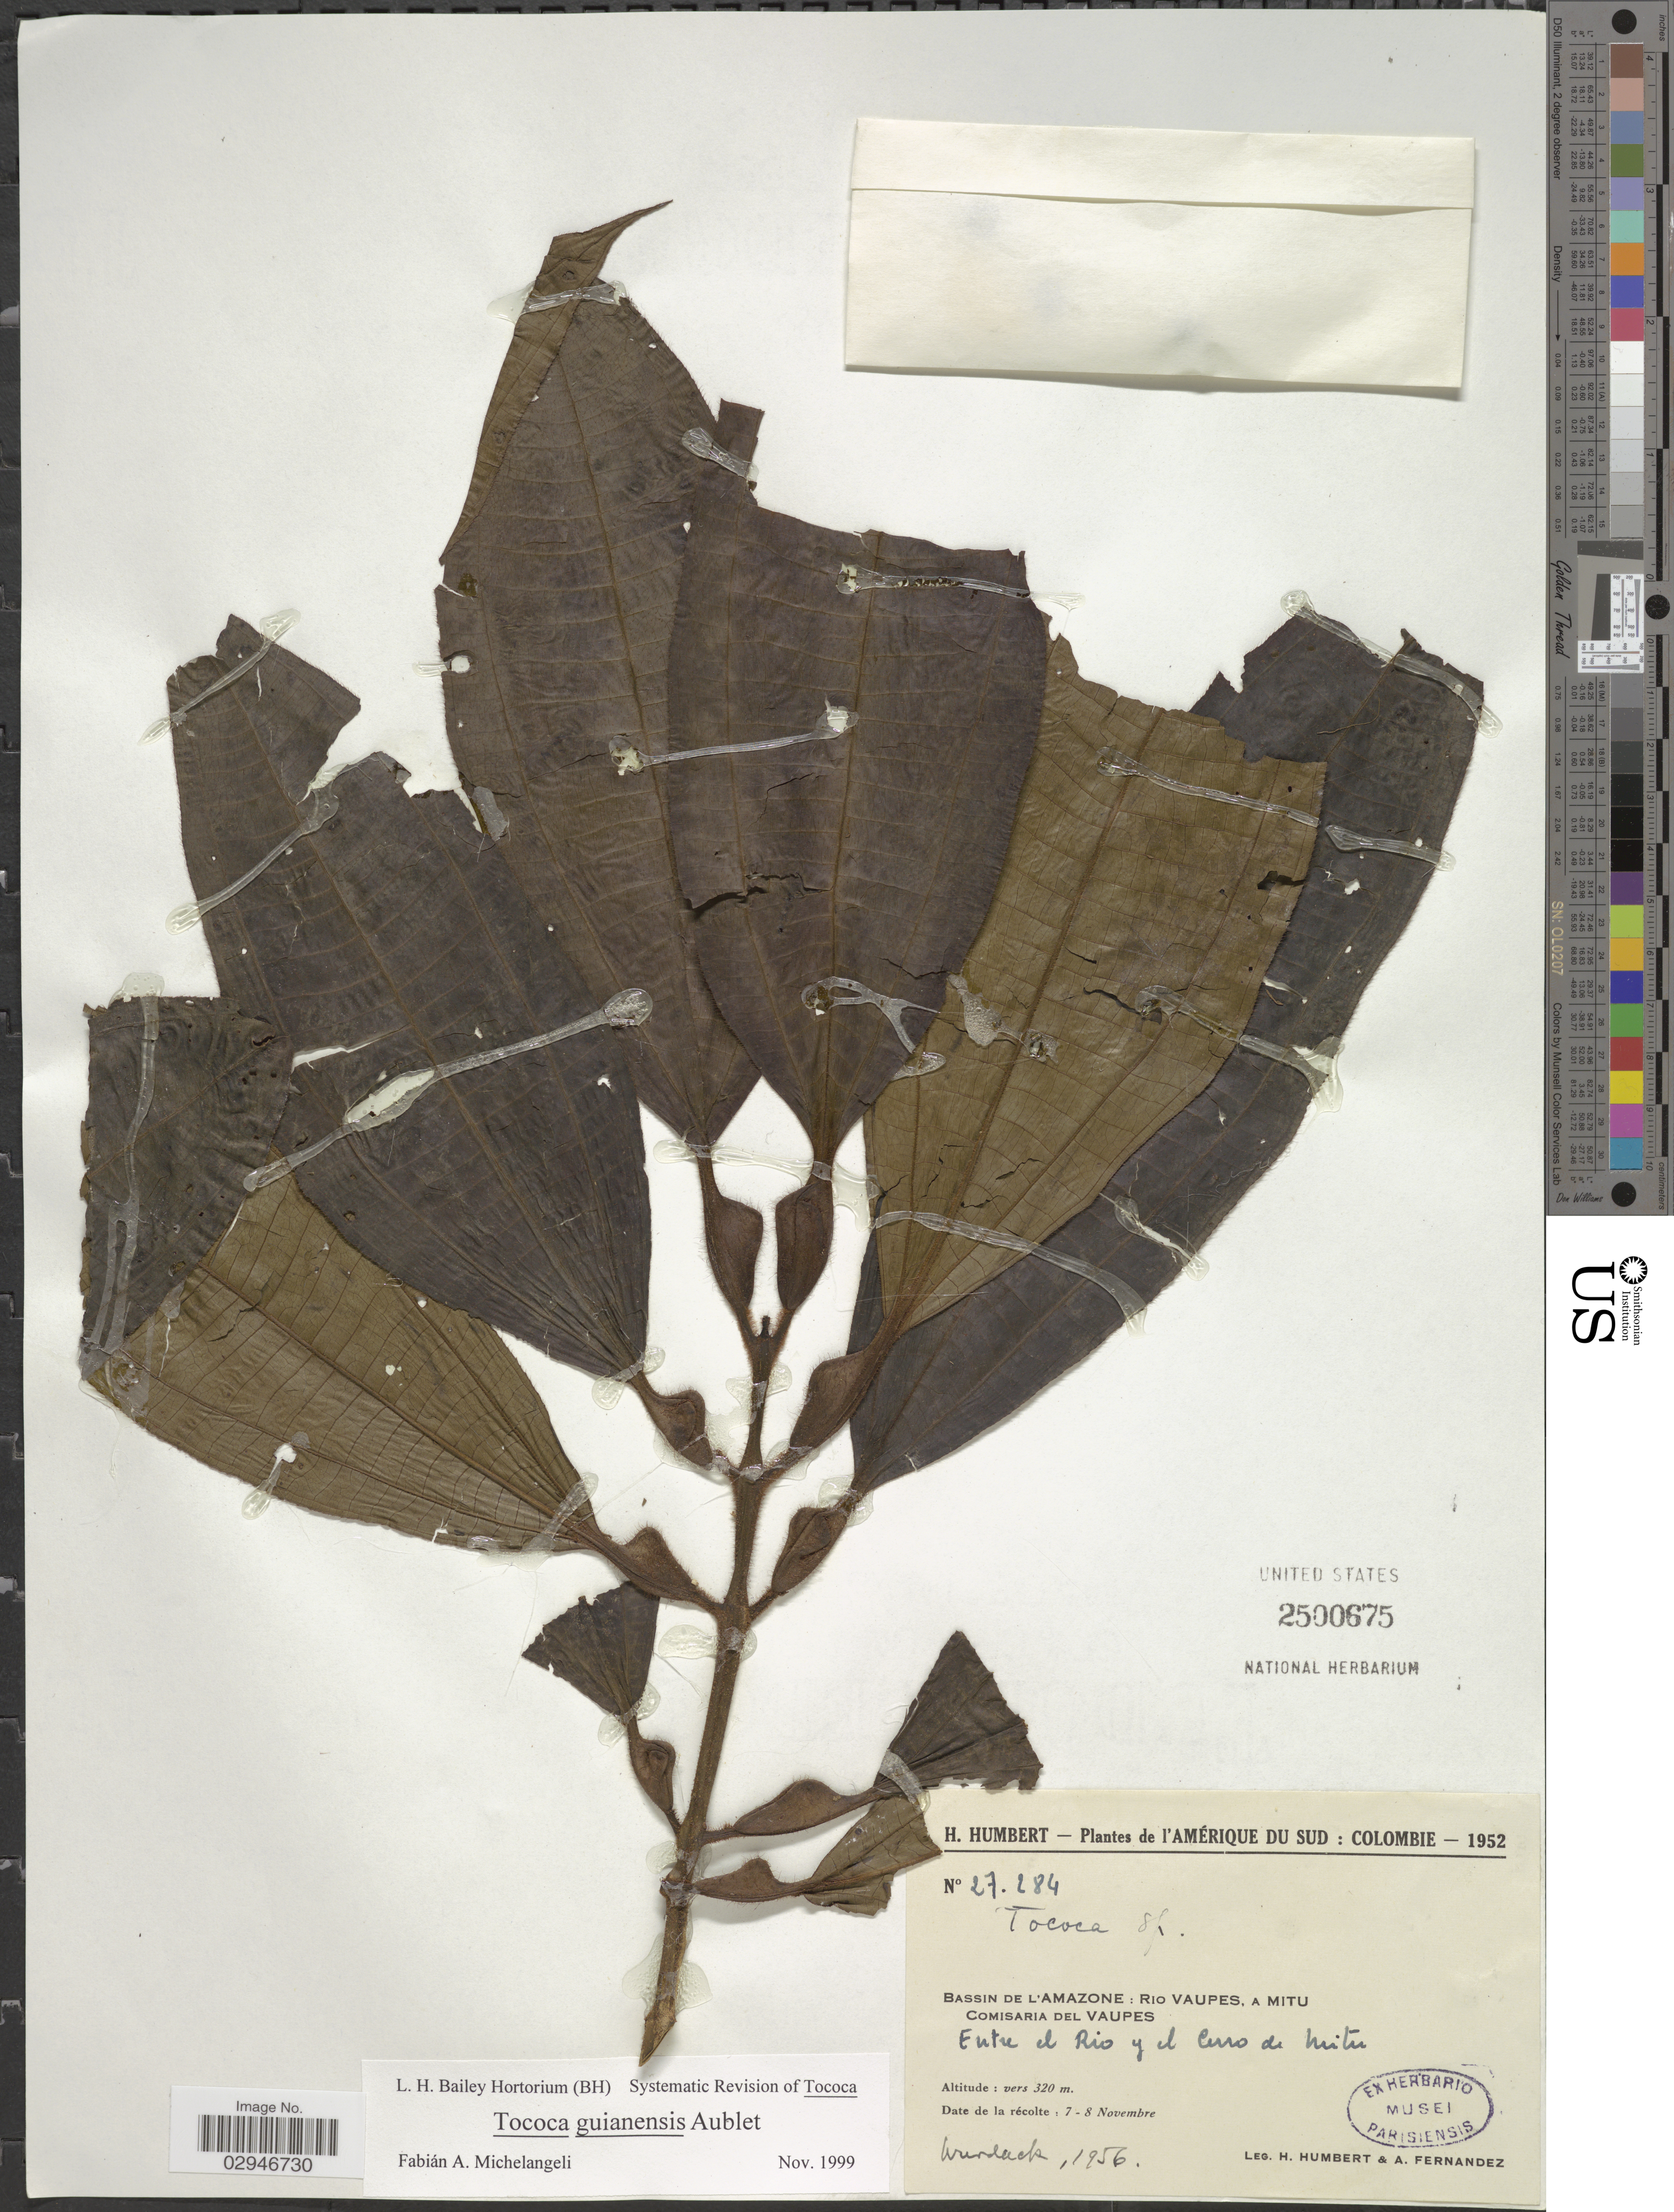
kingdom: Plantae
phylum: Tracheophyta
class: Magnoliopsida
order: Myrtales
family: Melastomataceae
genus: Tococa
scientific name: Tococa guianensis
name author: Aubl.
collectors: H. Humbert & A. Fernandez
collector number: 27284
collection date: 1952-11-07/1952-11-08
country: Colombia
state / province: Vaupés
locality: L'Amérique Du Sud: Colombie. Bassin de L'Amazone: Rio Vaupes, a Mitu Comisaria del Vaupes. Entre el Rio y el Cerro de Mitu.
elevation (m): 320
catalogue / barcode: US 2500675